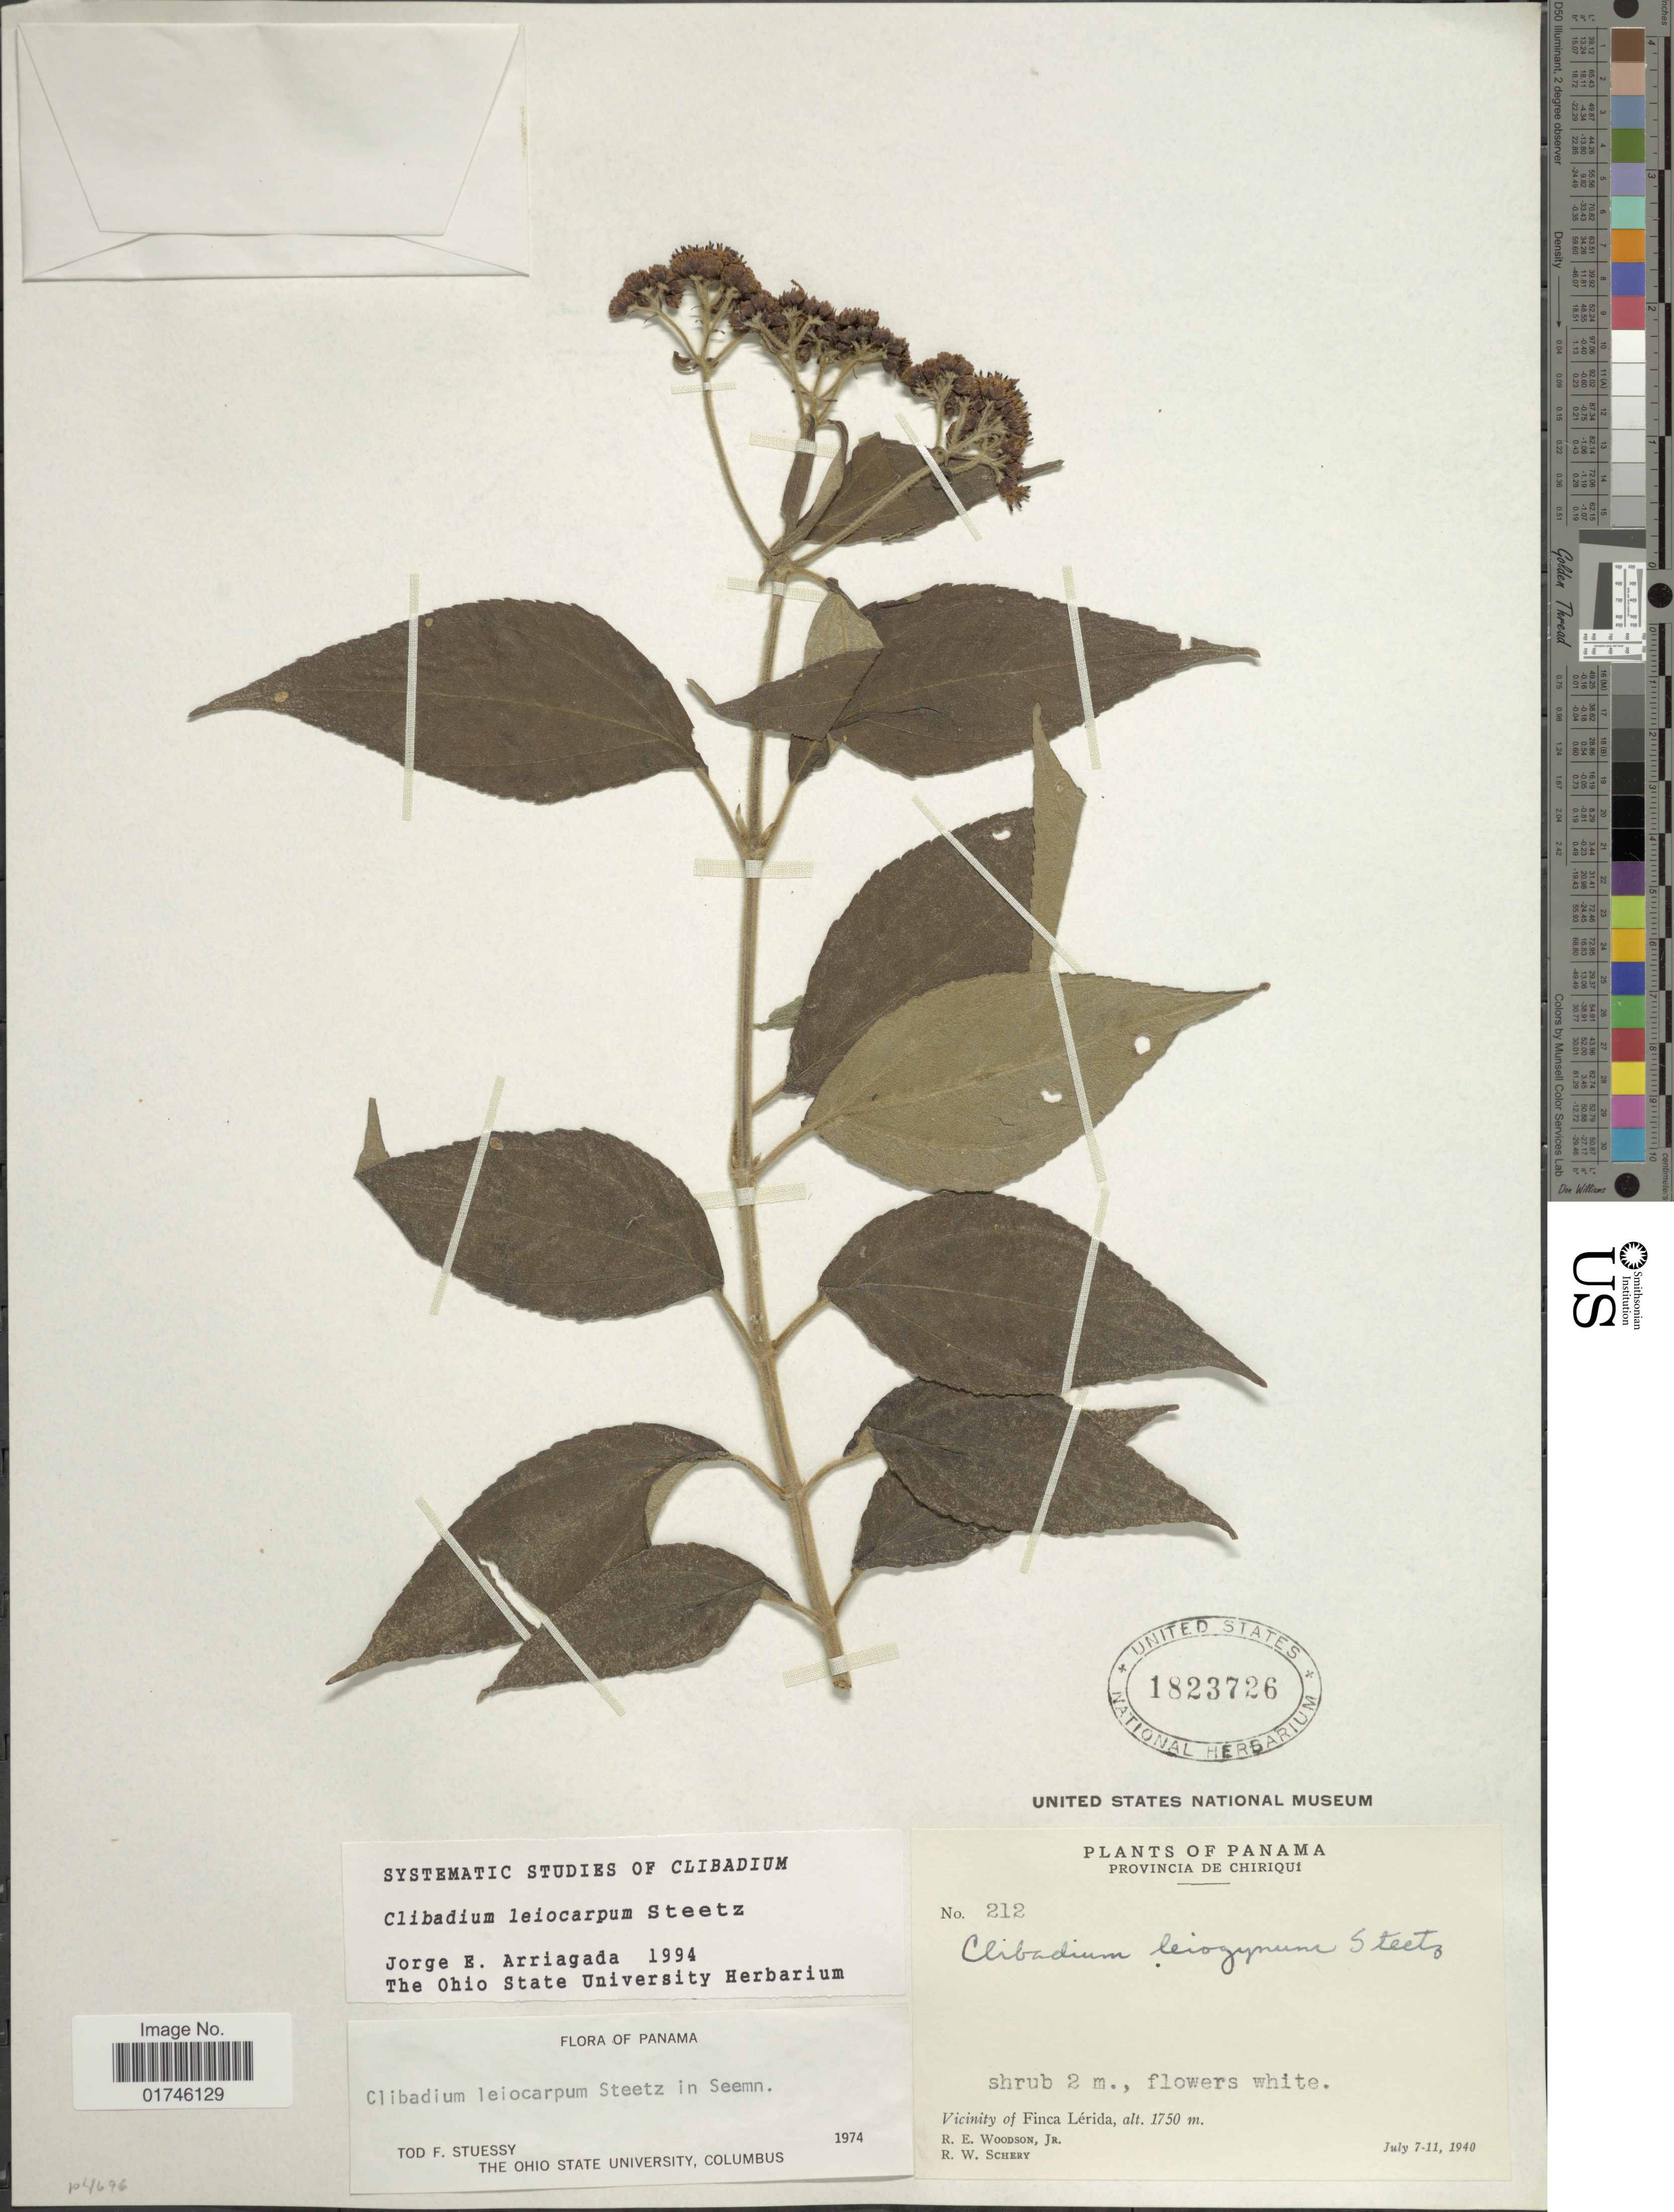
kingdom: Plantae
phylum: Tracheophyta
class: Magnoliopsida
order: Asterales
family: Asteraceae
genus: Clibadium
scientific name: Clibadium leiocarpum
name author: Steetz in Seem.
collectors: R. E. Woodson & R. Shery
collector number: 212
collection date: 1940-07-07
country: Panama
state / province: Chiriqui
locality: Provincia de Chiriqui. Vicinity of Finca Lerida.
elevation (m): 1750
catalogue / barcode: US 1823726